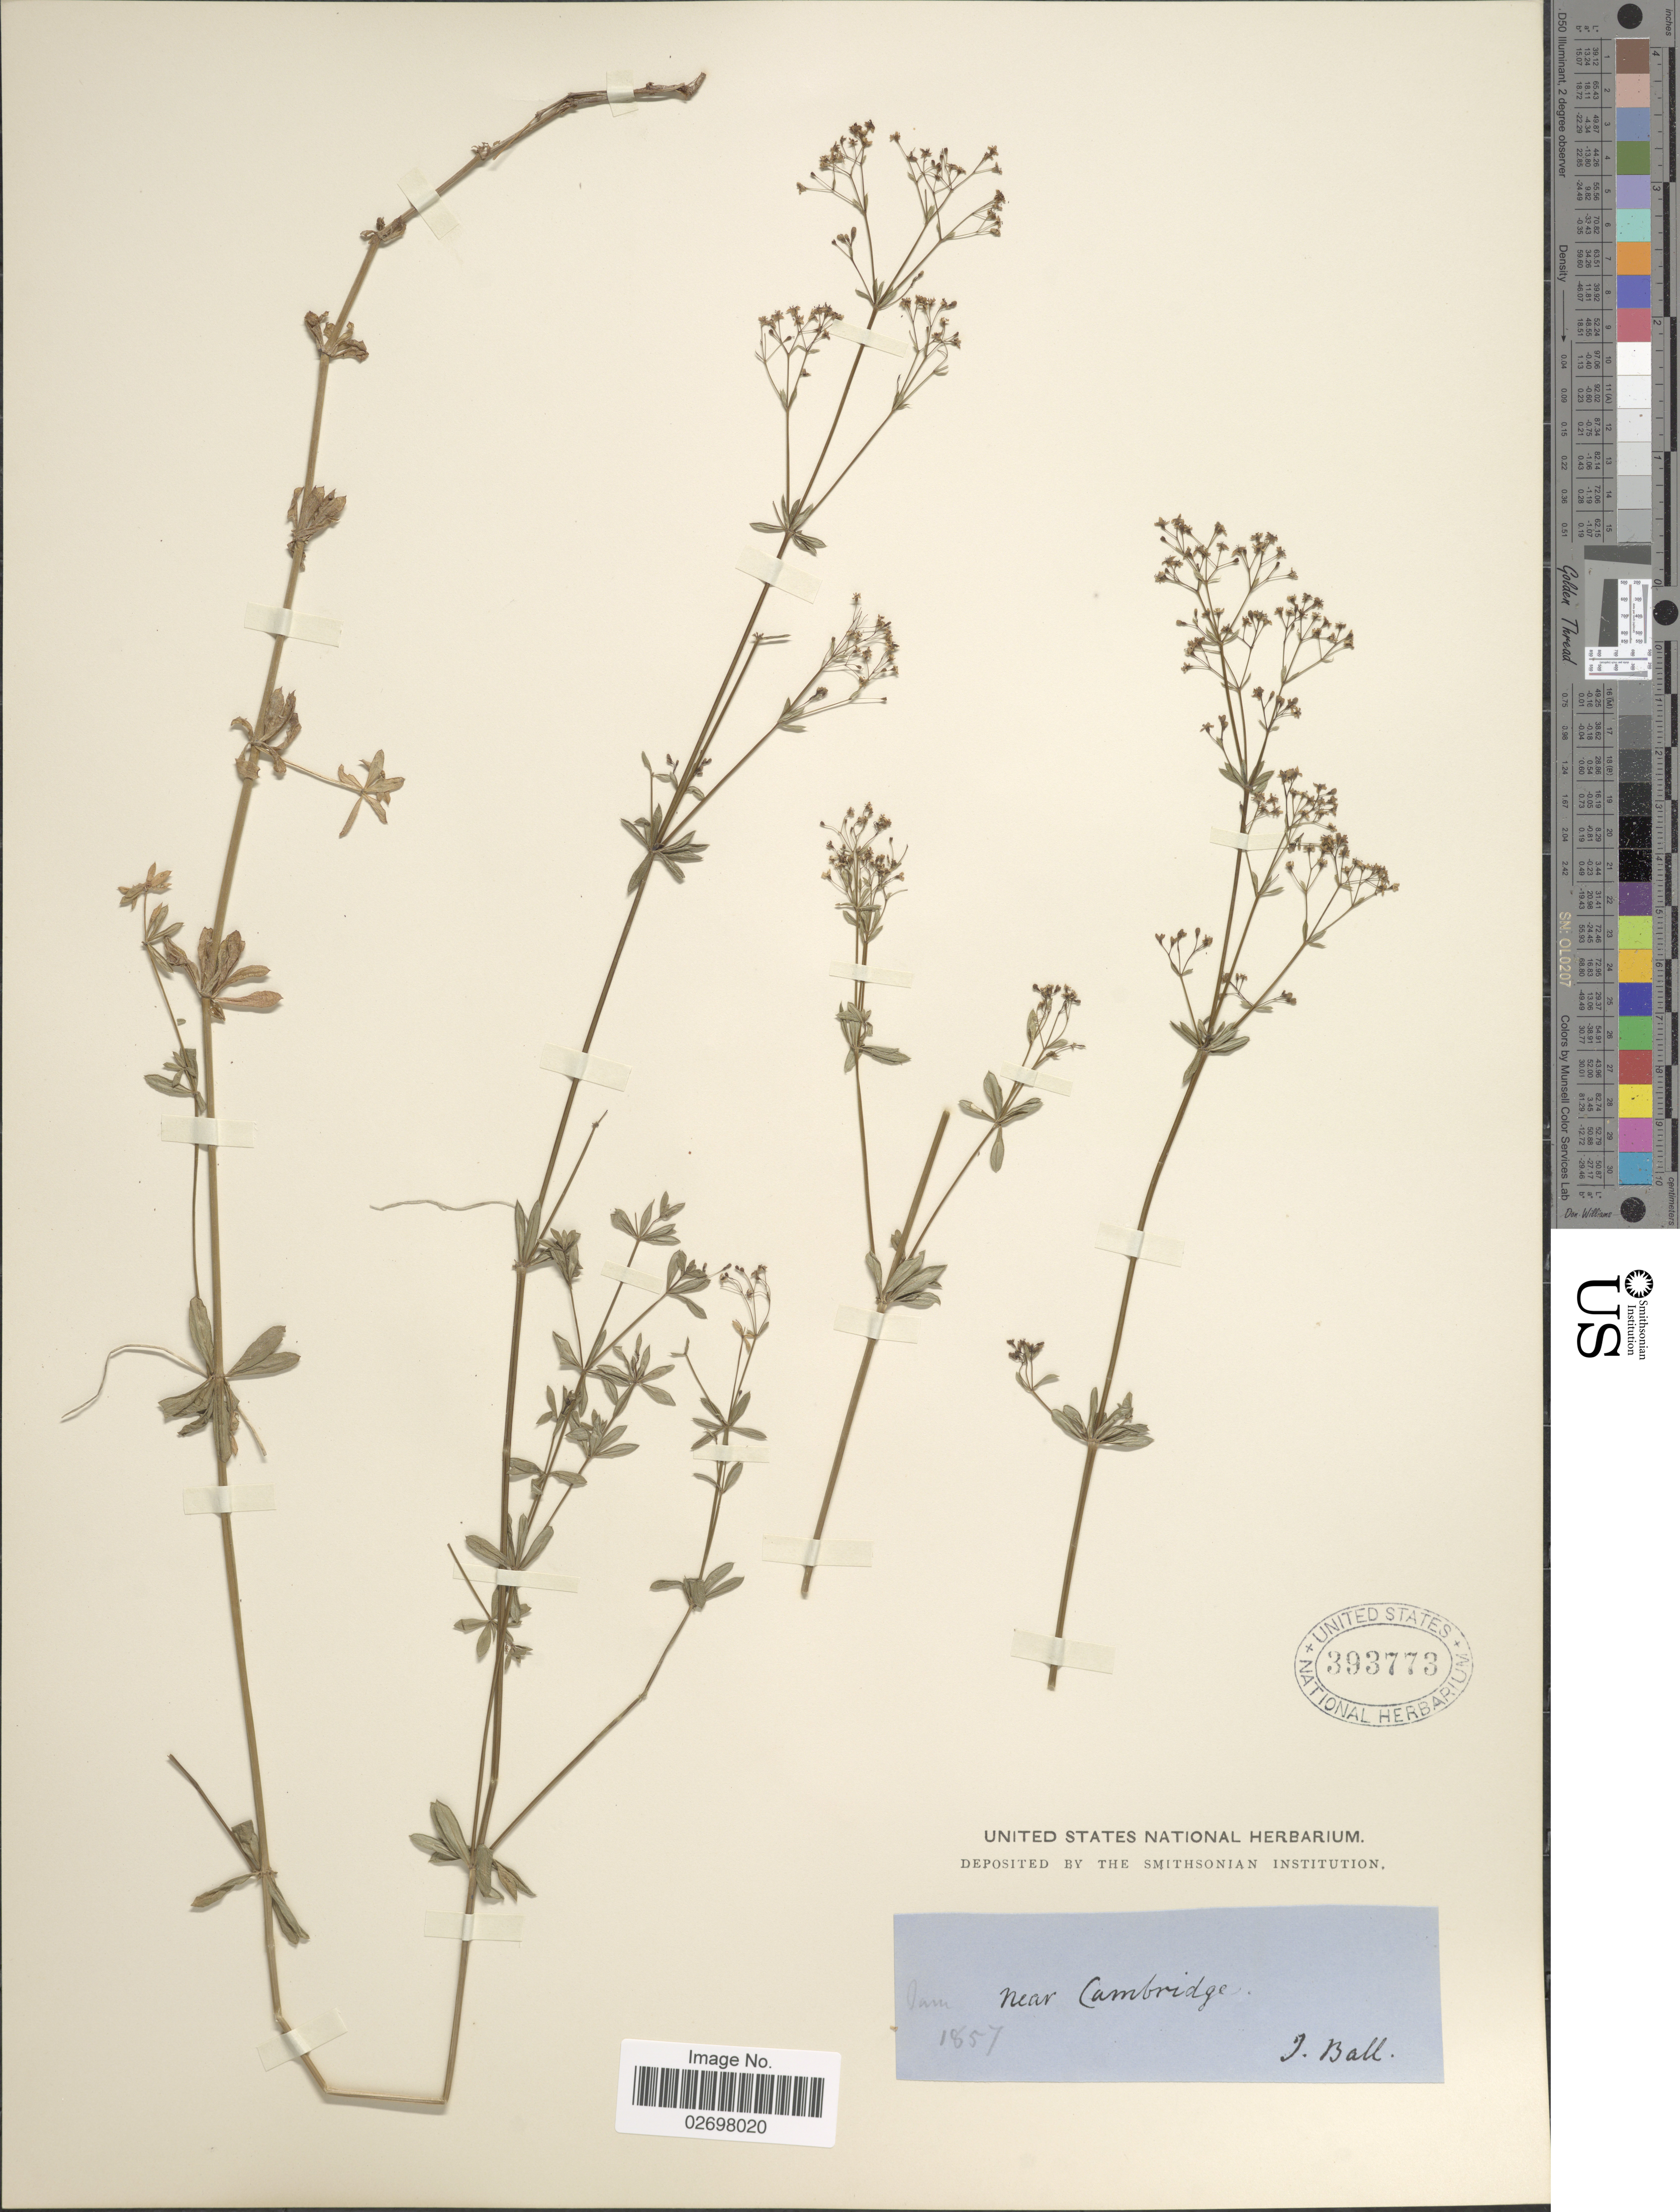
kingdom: Plantae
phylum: Tracheophyta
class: Magnoliopsida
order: Gentianales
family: Rubiaceae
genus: Galium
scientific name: Galium sp.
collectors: J. Ball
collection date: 1857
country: United Kingdom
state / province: England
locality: Near Cambridge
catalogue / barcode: US 393773